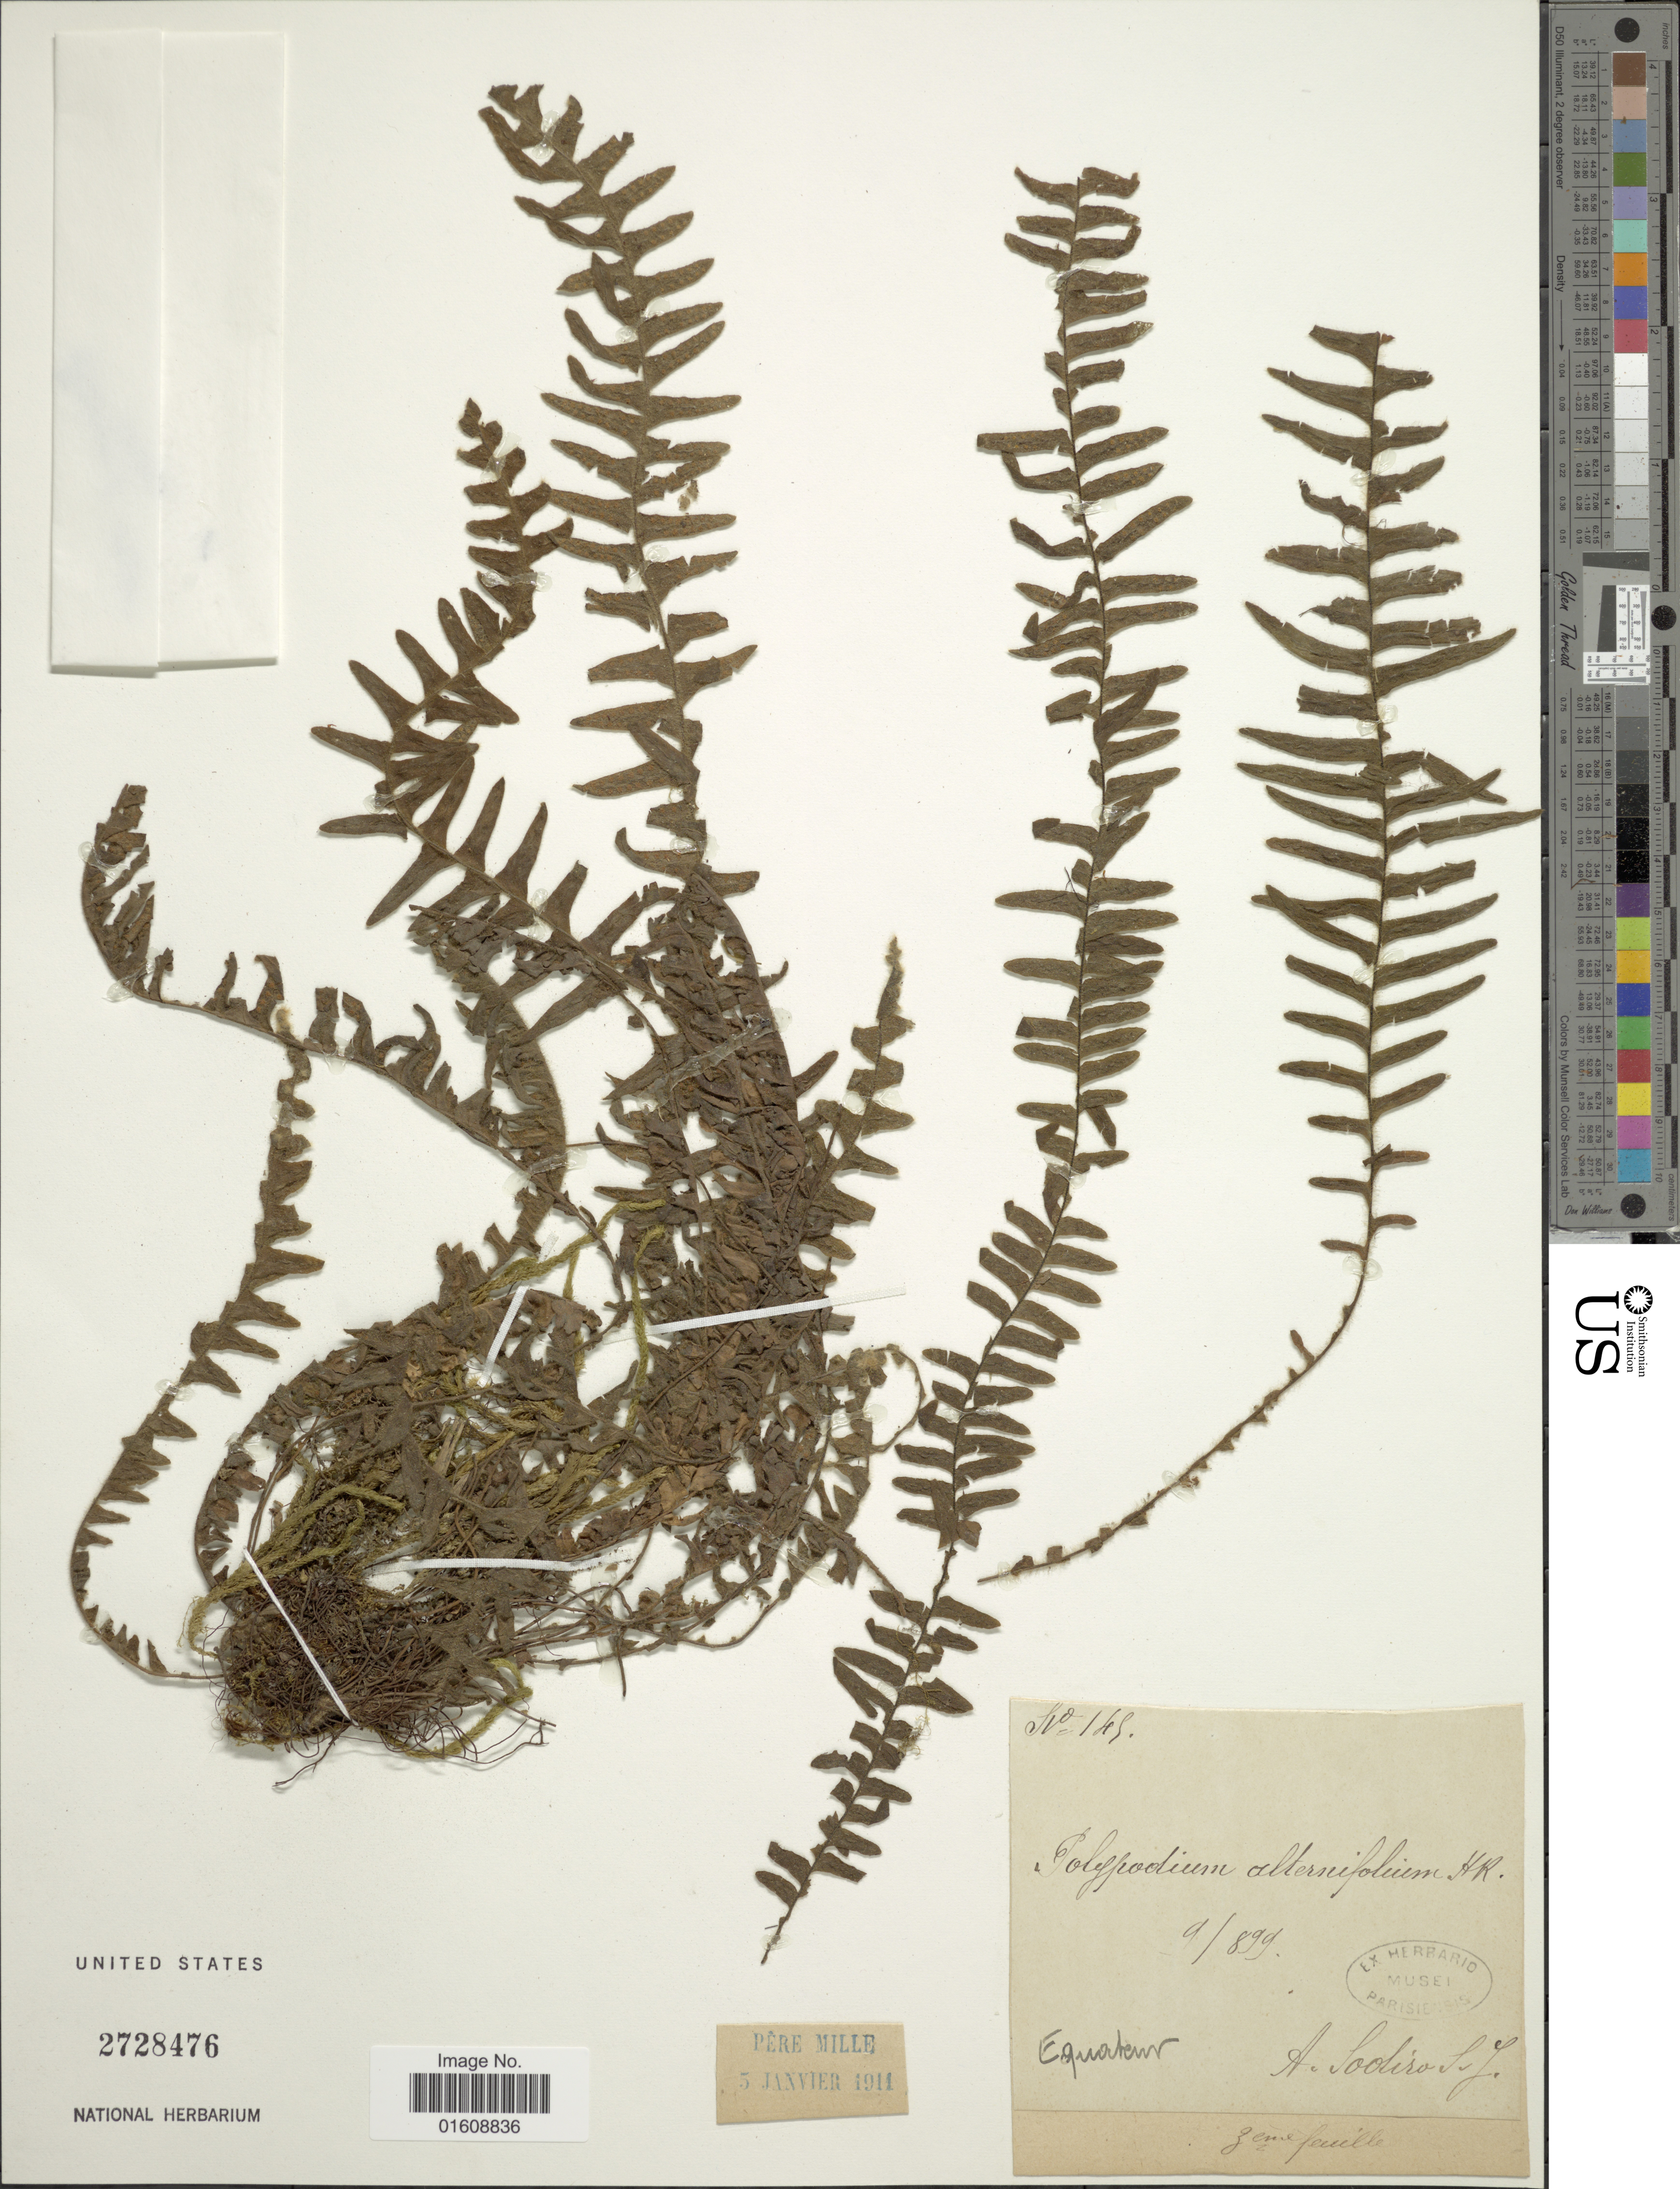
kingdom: Plantae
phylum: Tracheophyta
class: Polypodiopsida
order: Polypodiales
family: Polypodiaceae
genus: Alansmia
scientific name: Alansmia sp.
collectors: A. Sodiro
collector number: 145*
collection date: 1899-09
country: Ecuador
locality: Equateur [unsure placement]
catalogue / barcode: US 2728476